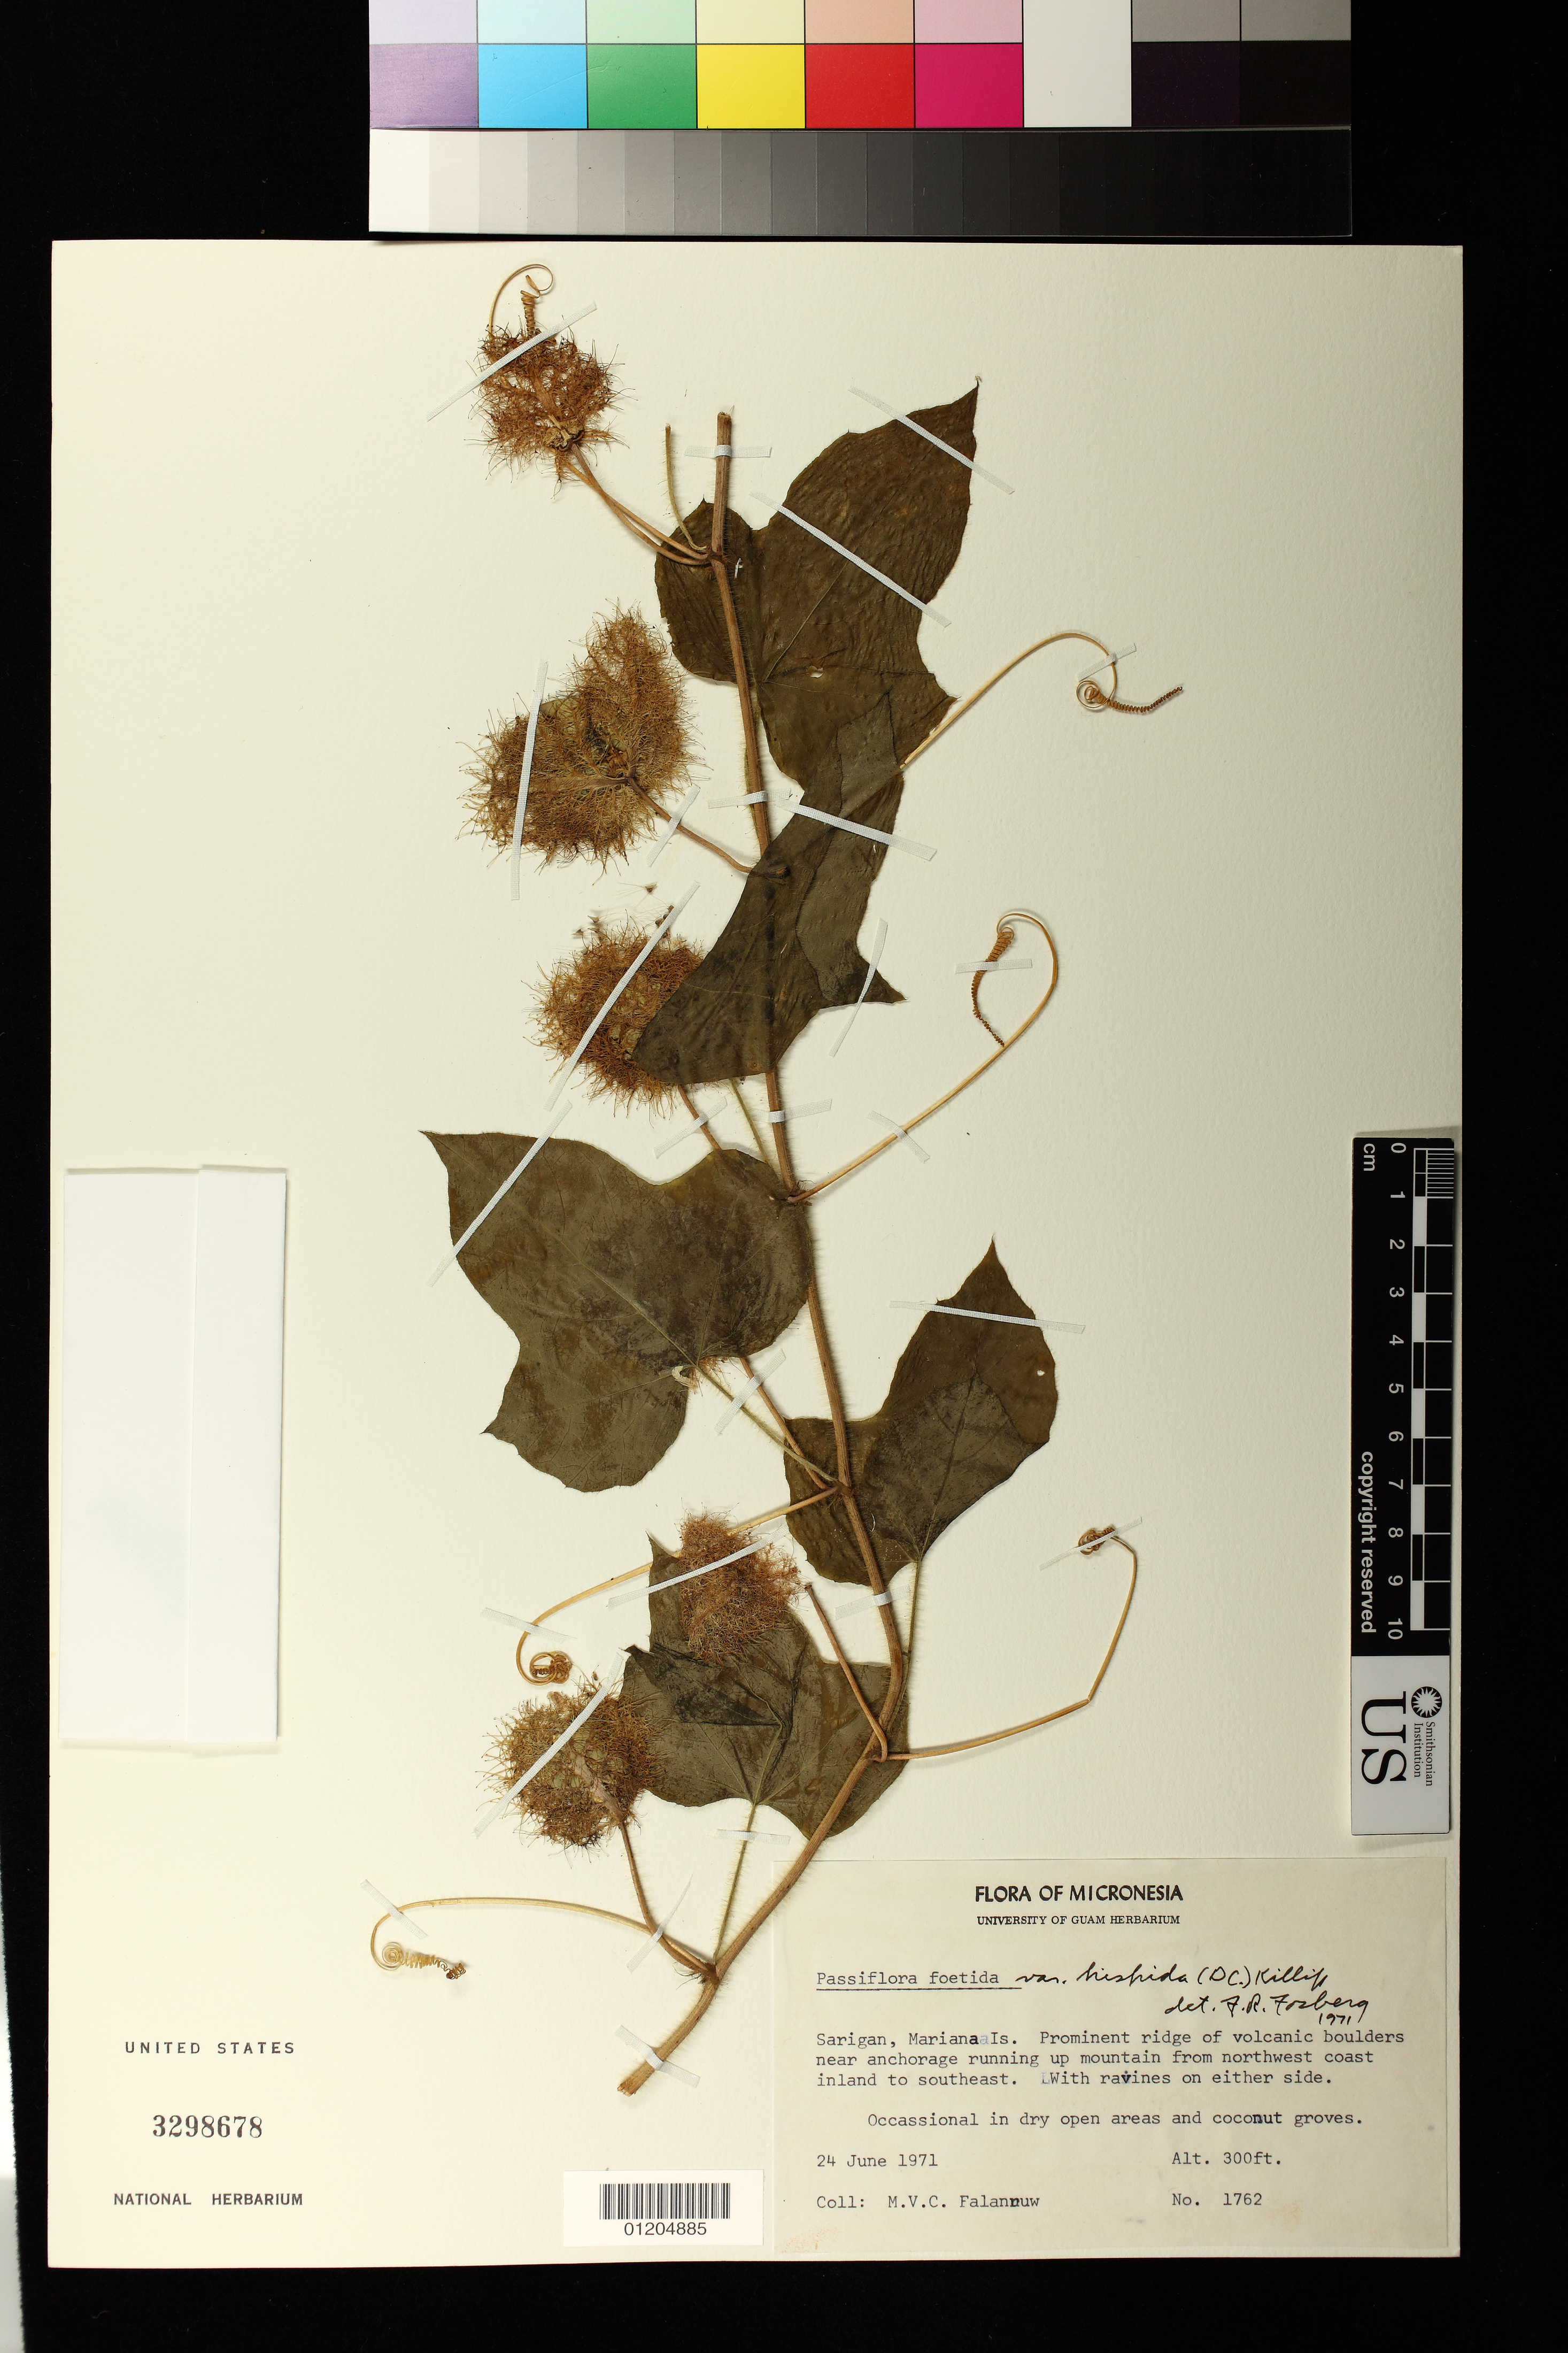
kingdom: Plantae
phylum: Tracheophyta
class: Magnoliopsida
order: Malpighiales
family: Passifloraceae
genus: Passiflora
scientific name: Passiflora foetida var. hispida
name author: (DC. ex Triana & Planch.) Killip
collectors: M. V. Falanruw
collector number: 1762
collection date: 1971-06-24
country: Northern Mariana Islands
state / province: Northern Islands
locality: Sarigan. Mariana Island. Prominent ridge of volcanic boulders near anchorage running up mountain from northwest coast to southeast. With ravines on either side. Occasional in dry open areas and coconut groves.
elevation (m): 91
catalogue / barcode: US 3298678